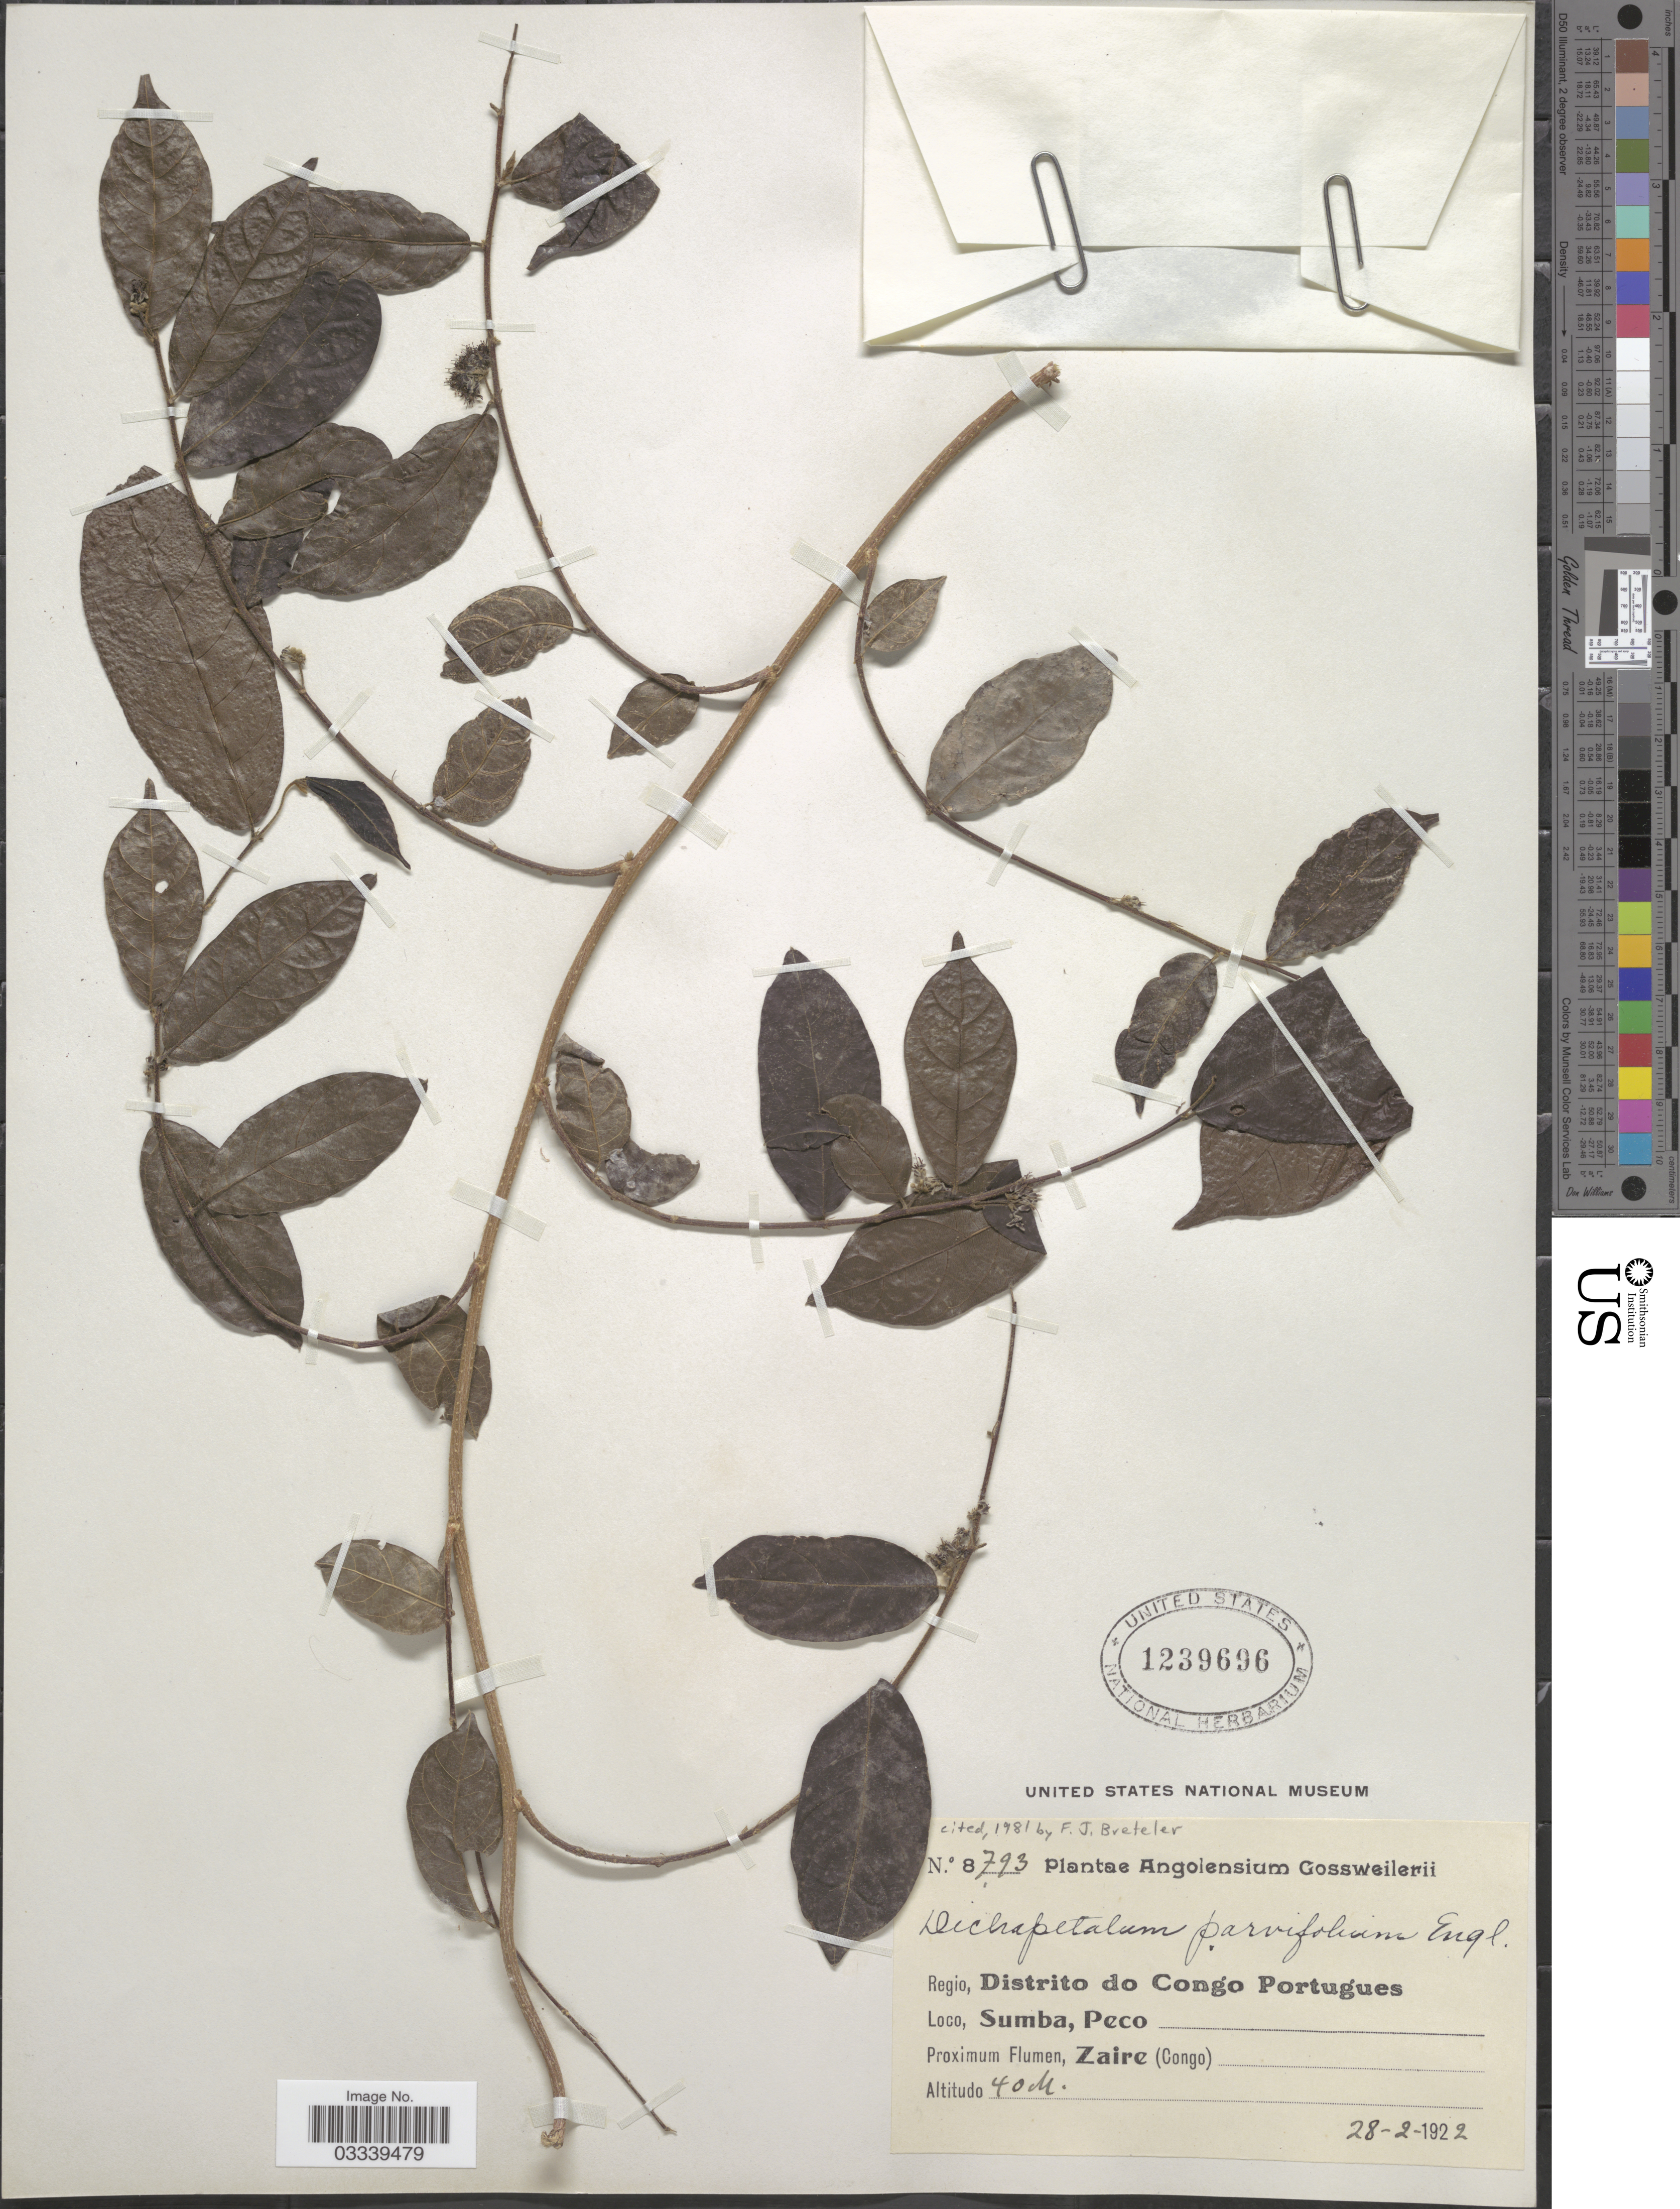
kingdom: Plantae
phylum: Tracheophyta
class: Magnoliopsida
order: Malpighiales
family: Dichapetalaceae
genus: Dichapetalum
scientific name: Dichapetalum parvifolium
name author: Engl.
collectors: -. Gossweiler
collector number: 8793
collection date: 1922-02-28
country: Angola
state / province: Zaire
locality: Regio, Distrito do Congo Portugues. Sumba, Peco.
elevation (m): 40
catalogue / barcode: US 1239696